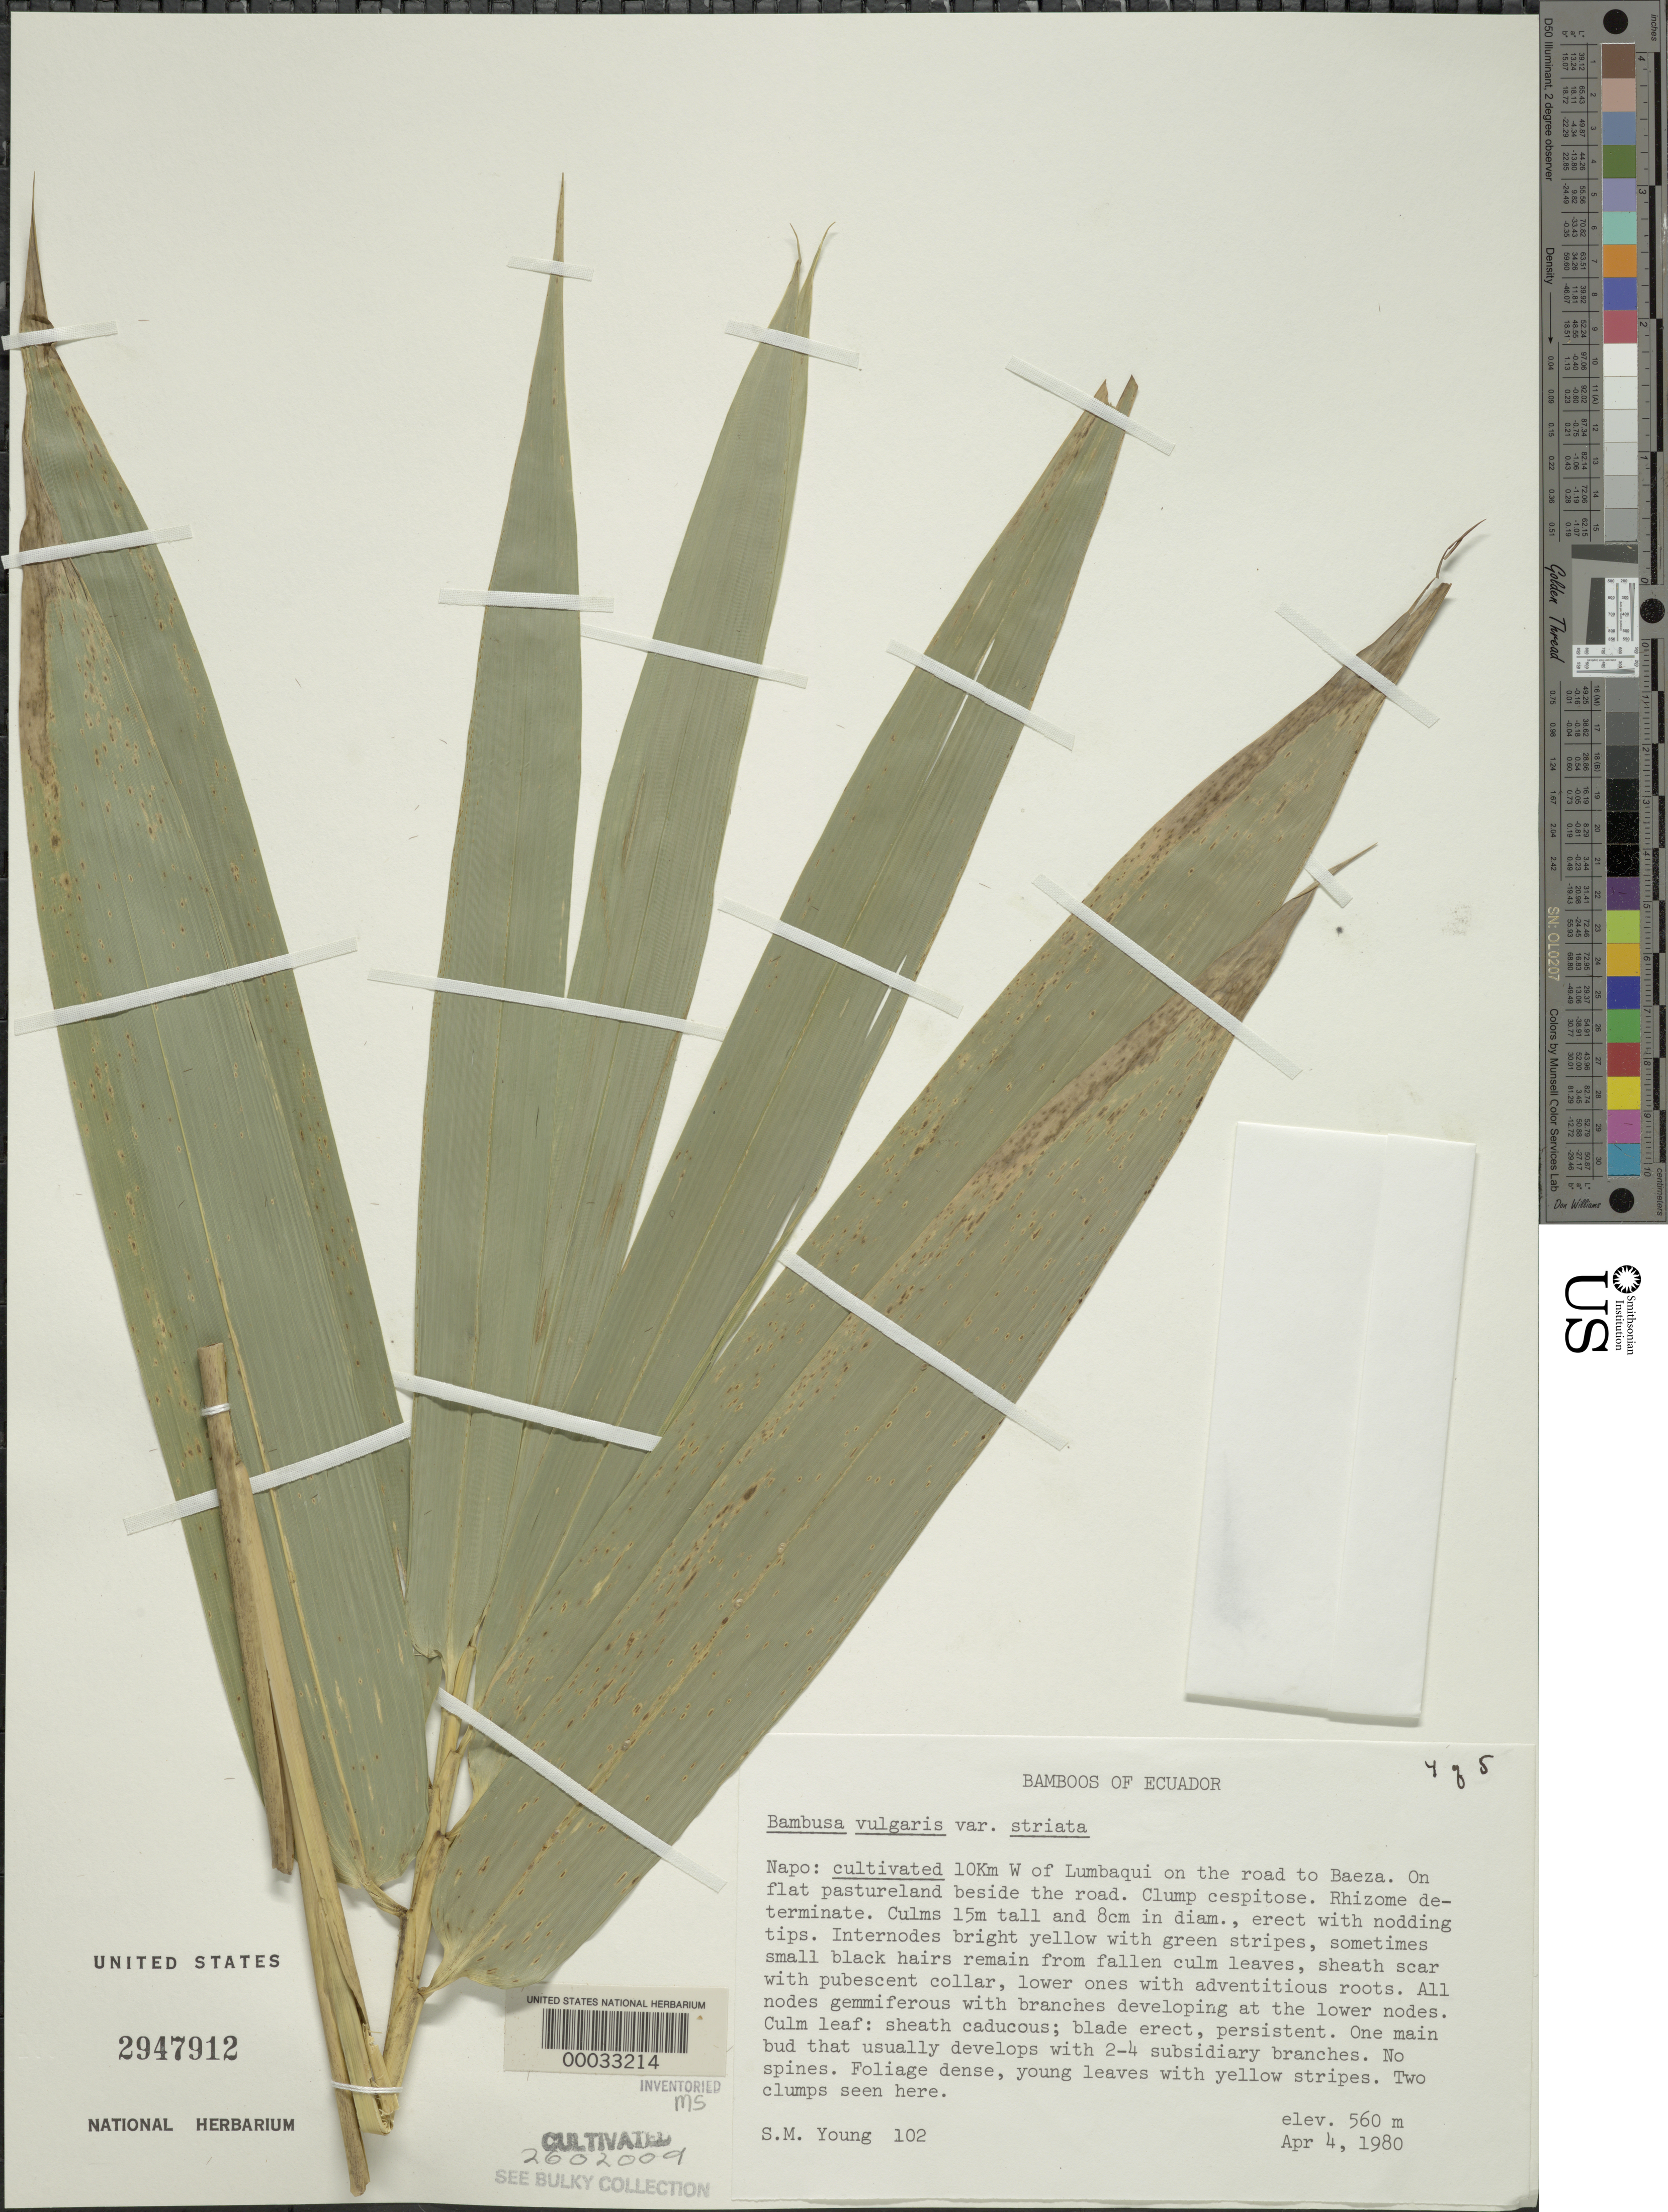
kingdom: Plantae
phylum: Tracheophyta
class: Liliopsida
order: Poales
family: Poaceae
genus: Bambusa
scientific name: Bambusa vulgaris var. striata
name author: (Lodd. ex Lindl.) Gamble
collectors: S. Young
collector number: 102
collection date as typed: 11 Oct 1979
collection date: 1979-10-11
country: Ecuador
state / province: Napo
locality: Lumbaqui, baeza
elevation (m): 560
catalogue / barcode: US 2947912